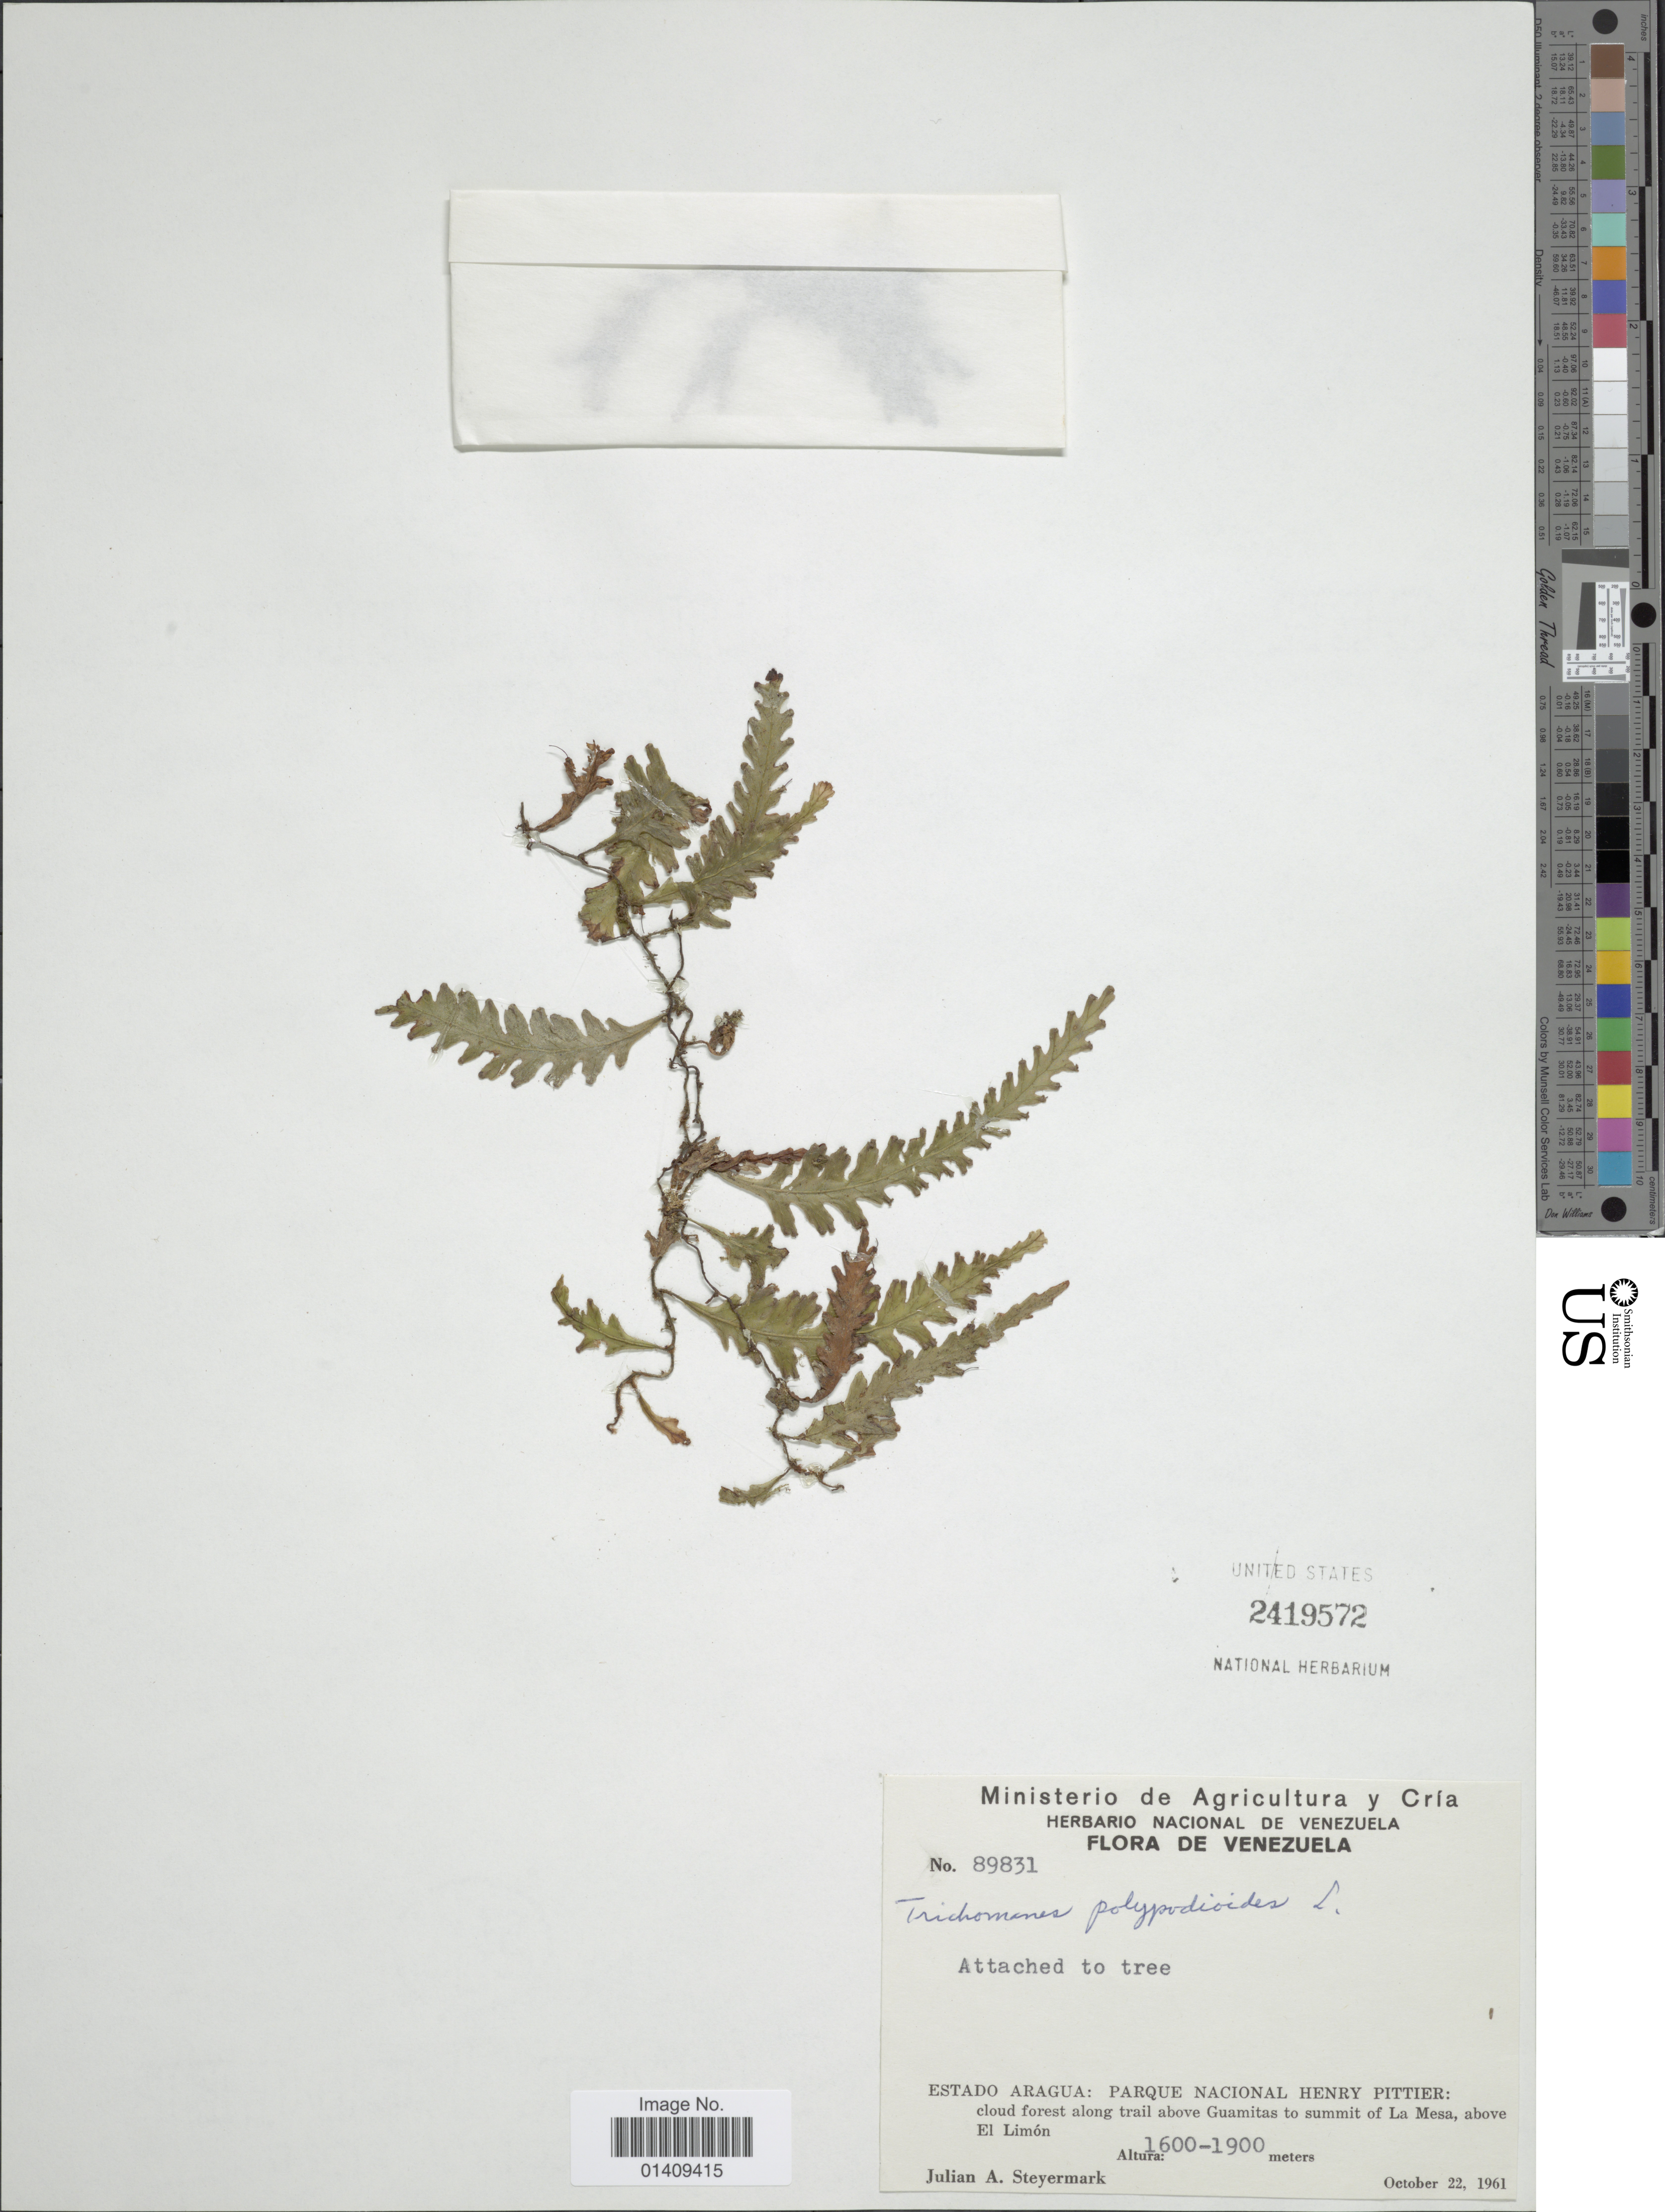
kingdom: Plantae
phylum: Tracheophyta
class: Polypodiopsida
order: Hymenophyllales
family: Hymenophyllaceae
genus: Trichomanes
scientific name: Trichomanes polypodioides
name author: L.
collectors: J. Steyermark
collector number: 89831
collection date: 1961-10-22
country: Venezuela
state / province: Aragua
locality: Estado Aragua: parque nacional Henry Pittier: cloud forest along trail above Guamitas to summit of La Mesa above El Limon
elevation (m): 1600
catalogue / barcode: US 2419572